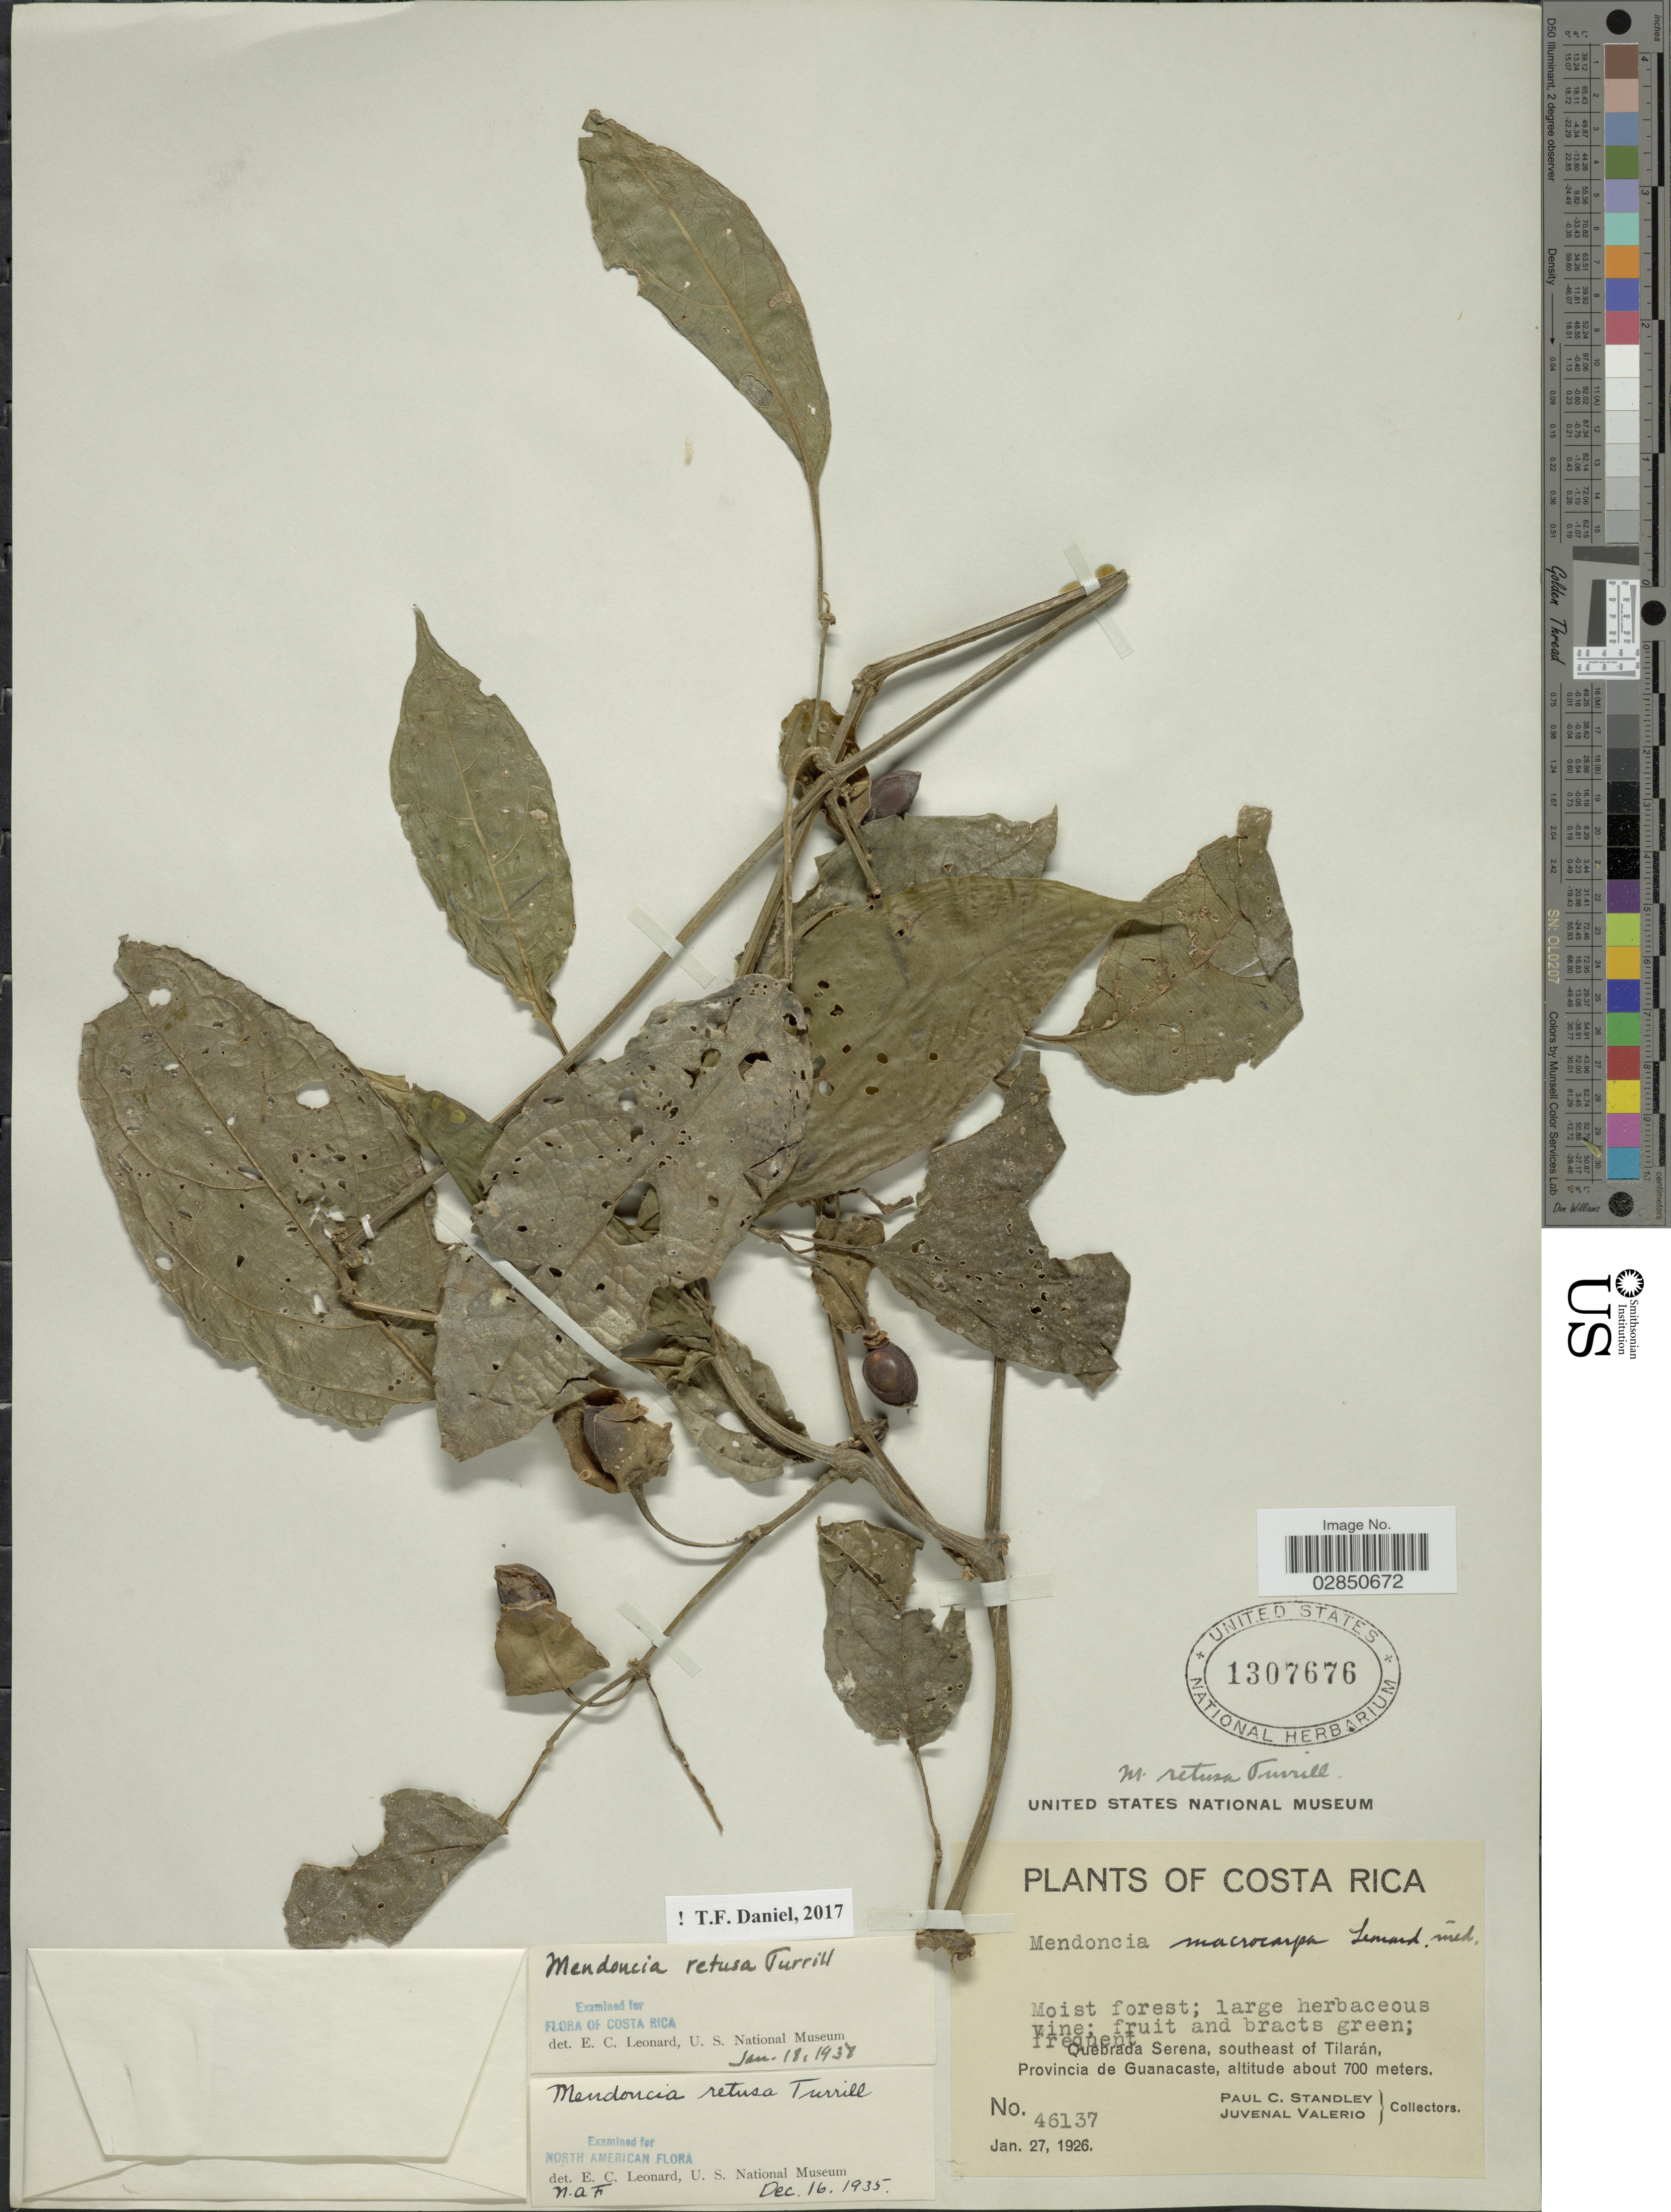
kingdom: Plantae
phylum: Tracheophyta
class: Magnoliopsida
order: Lamiales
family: Acanthaceae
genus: Mendoncia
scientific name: Mendoncia retusa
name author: Turrill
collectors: P. C. Standley & J. Valerio R.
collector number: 46137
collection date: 1926-01-27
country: Costa Rica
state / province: Guanacaste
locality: Quebrada Serena, southeast of Tilarán, Provincia de Guanacaste.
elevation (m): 700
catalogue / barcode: US 1307676